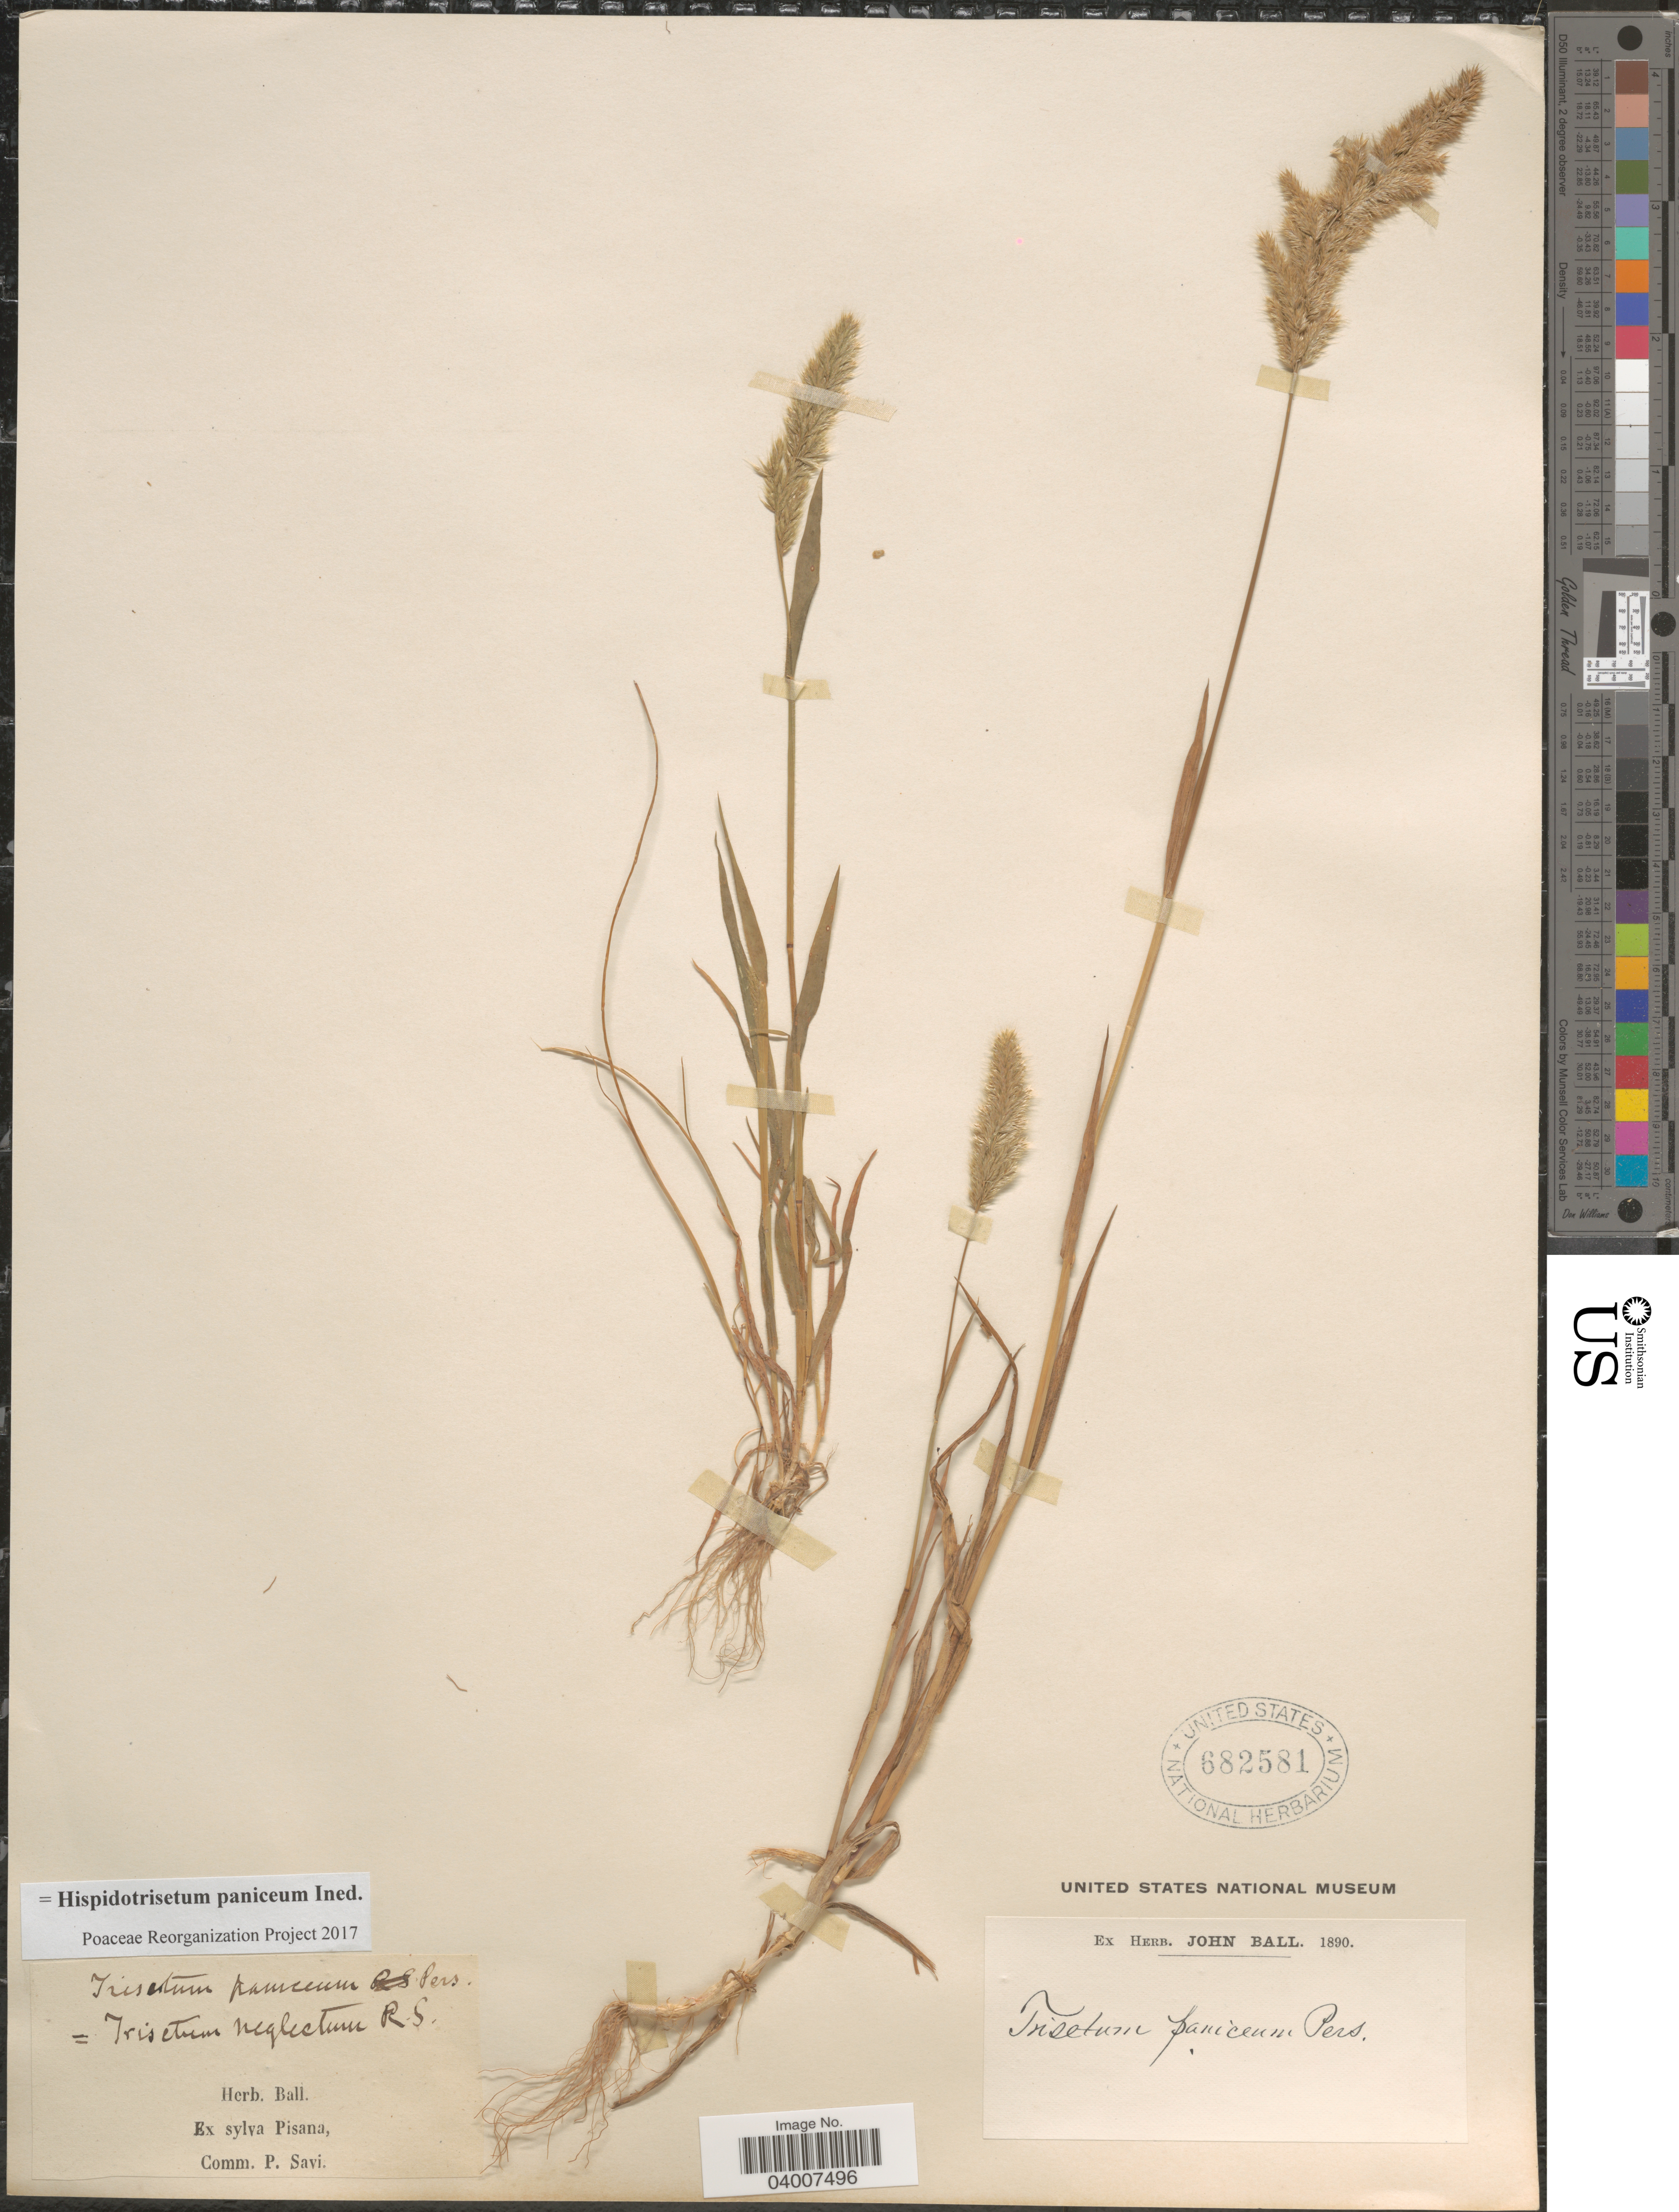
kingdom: Plantae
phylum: Tracheophyta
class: Liliopsida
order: Poales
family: Poaceae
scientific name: Hispidotrisetum paniceum ined.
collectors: ex herb. John Ball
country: Italy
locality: Ex sylva Pisana.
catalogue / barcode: US 682581